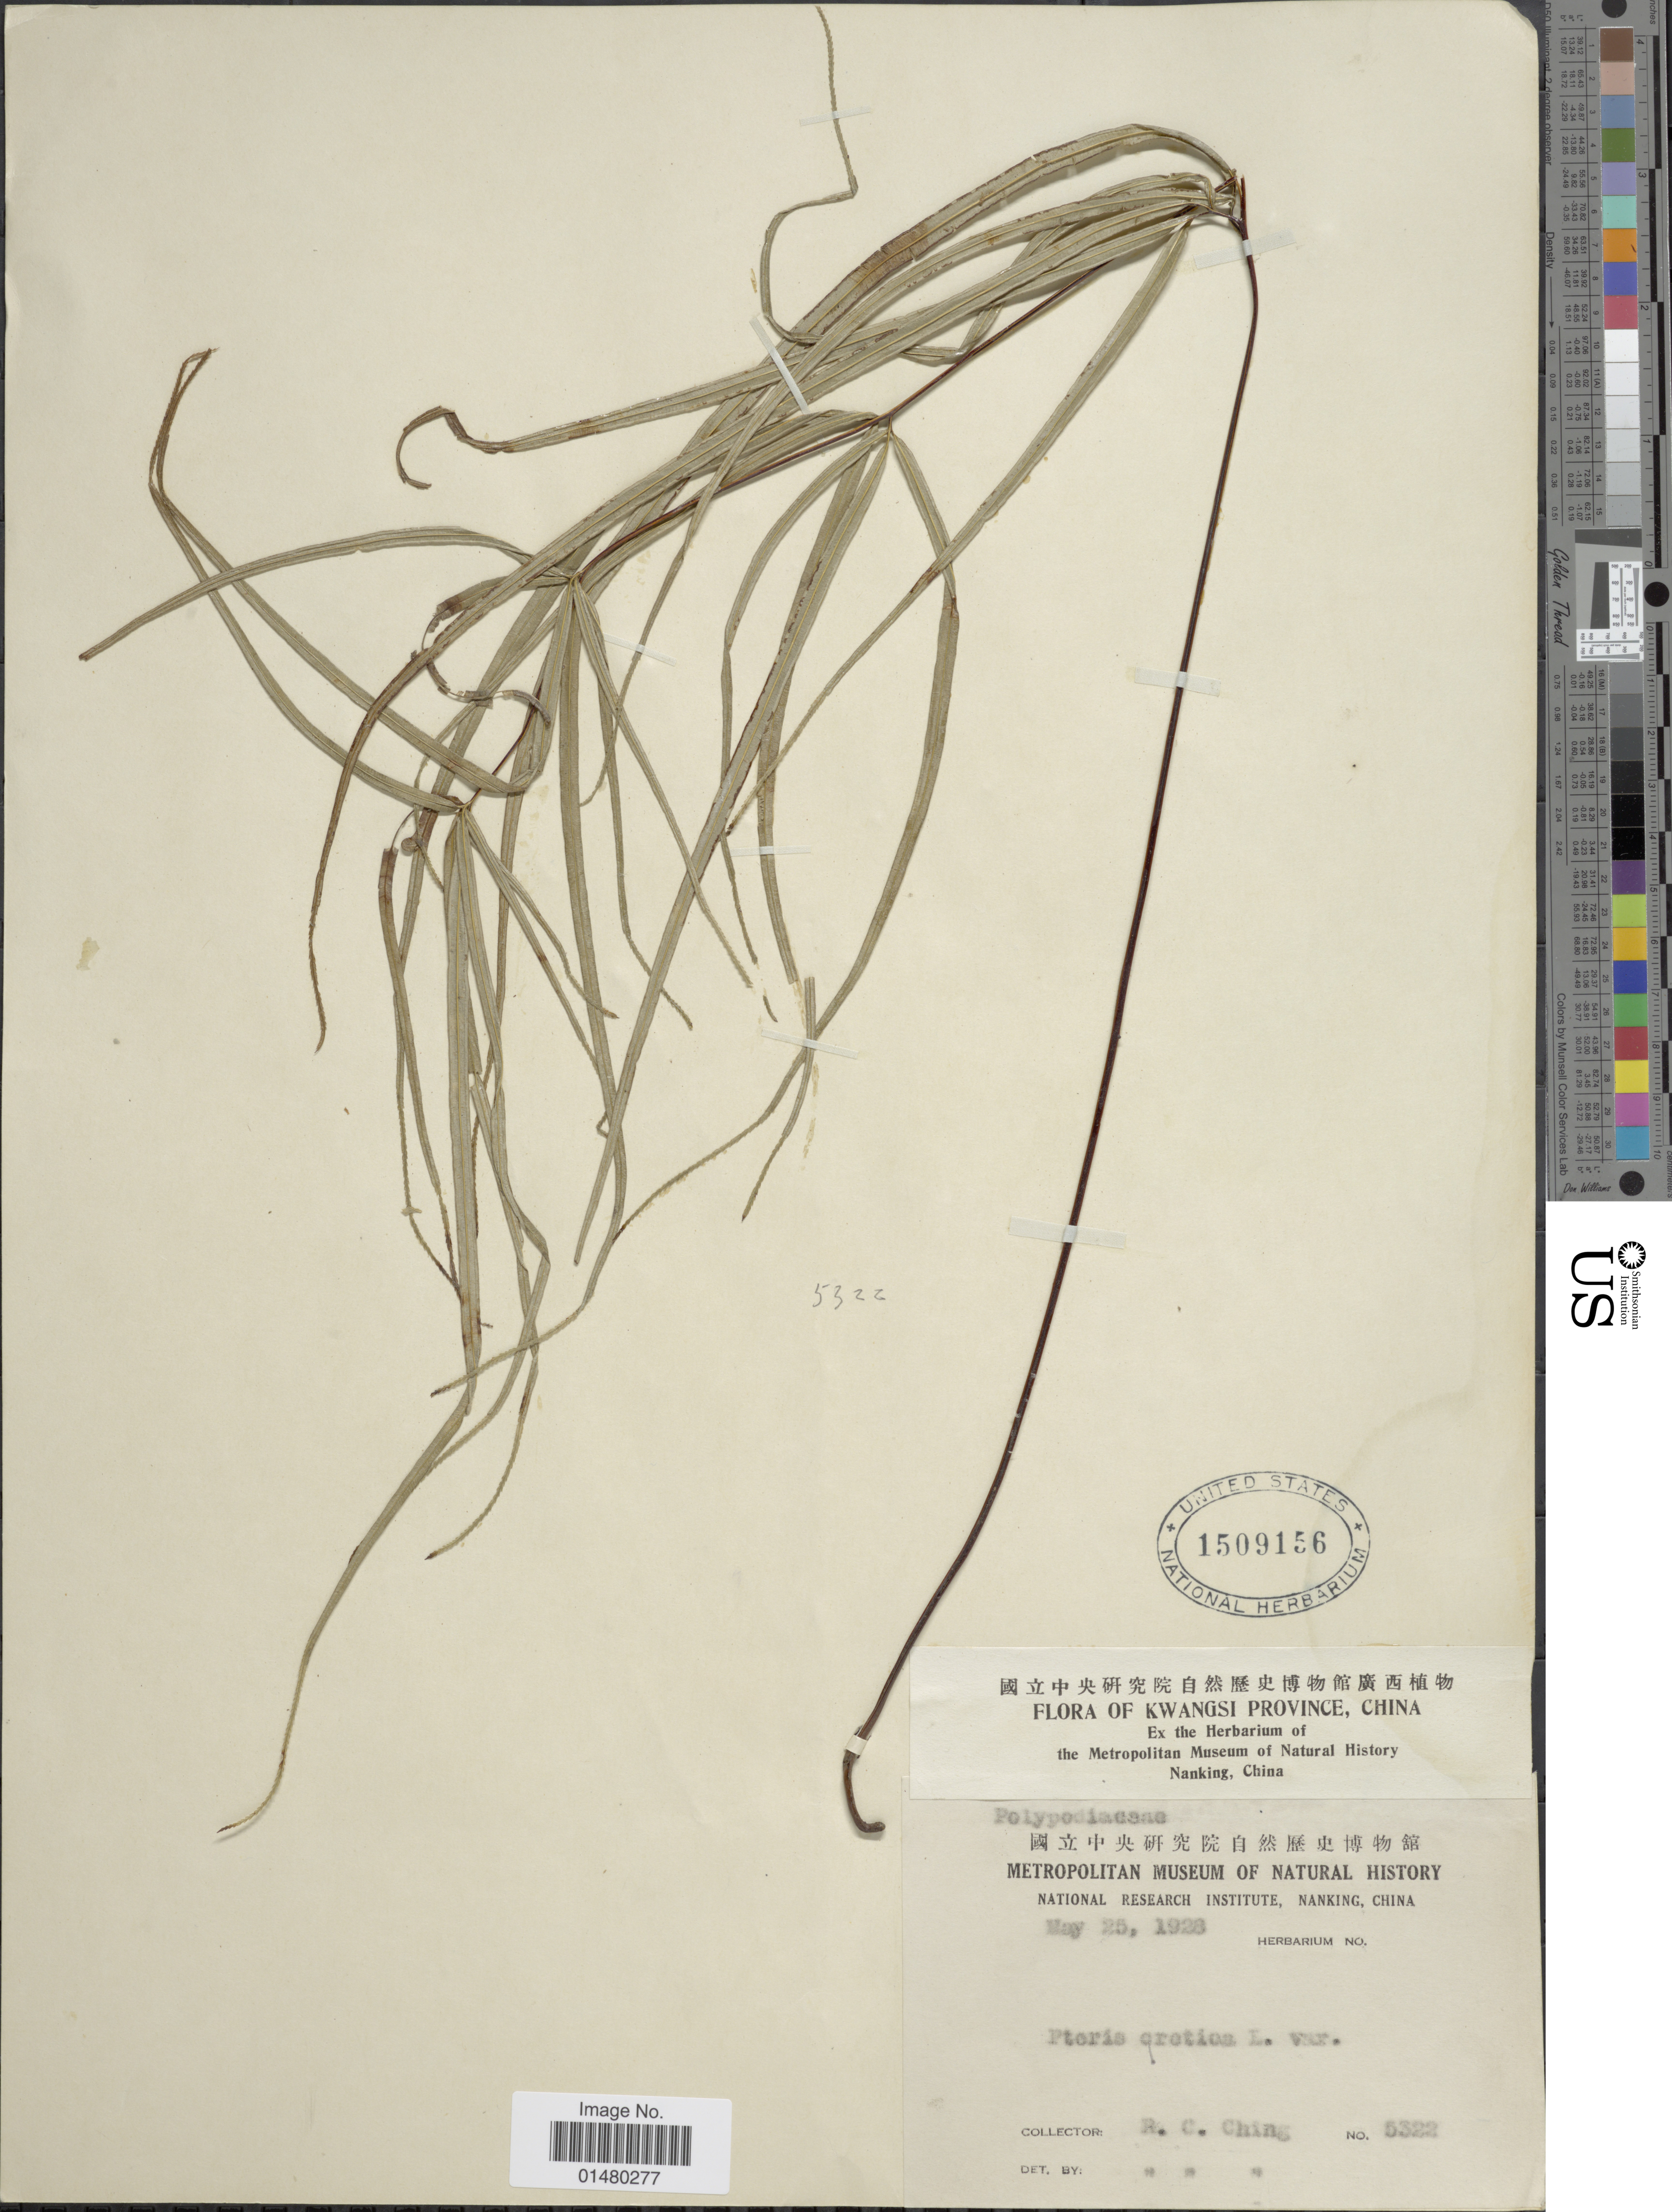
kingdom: Plantae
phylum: Tracheophyta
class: Polypodiopsida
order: Polypodiales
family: Pteridaceae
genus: Pteris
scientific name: Pteris cretica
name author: L.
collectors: R. C. Ching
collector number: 5322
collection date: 1928-05-25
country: China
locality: Kwangsi Province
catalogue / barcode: US 1509156